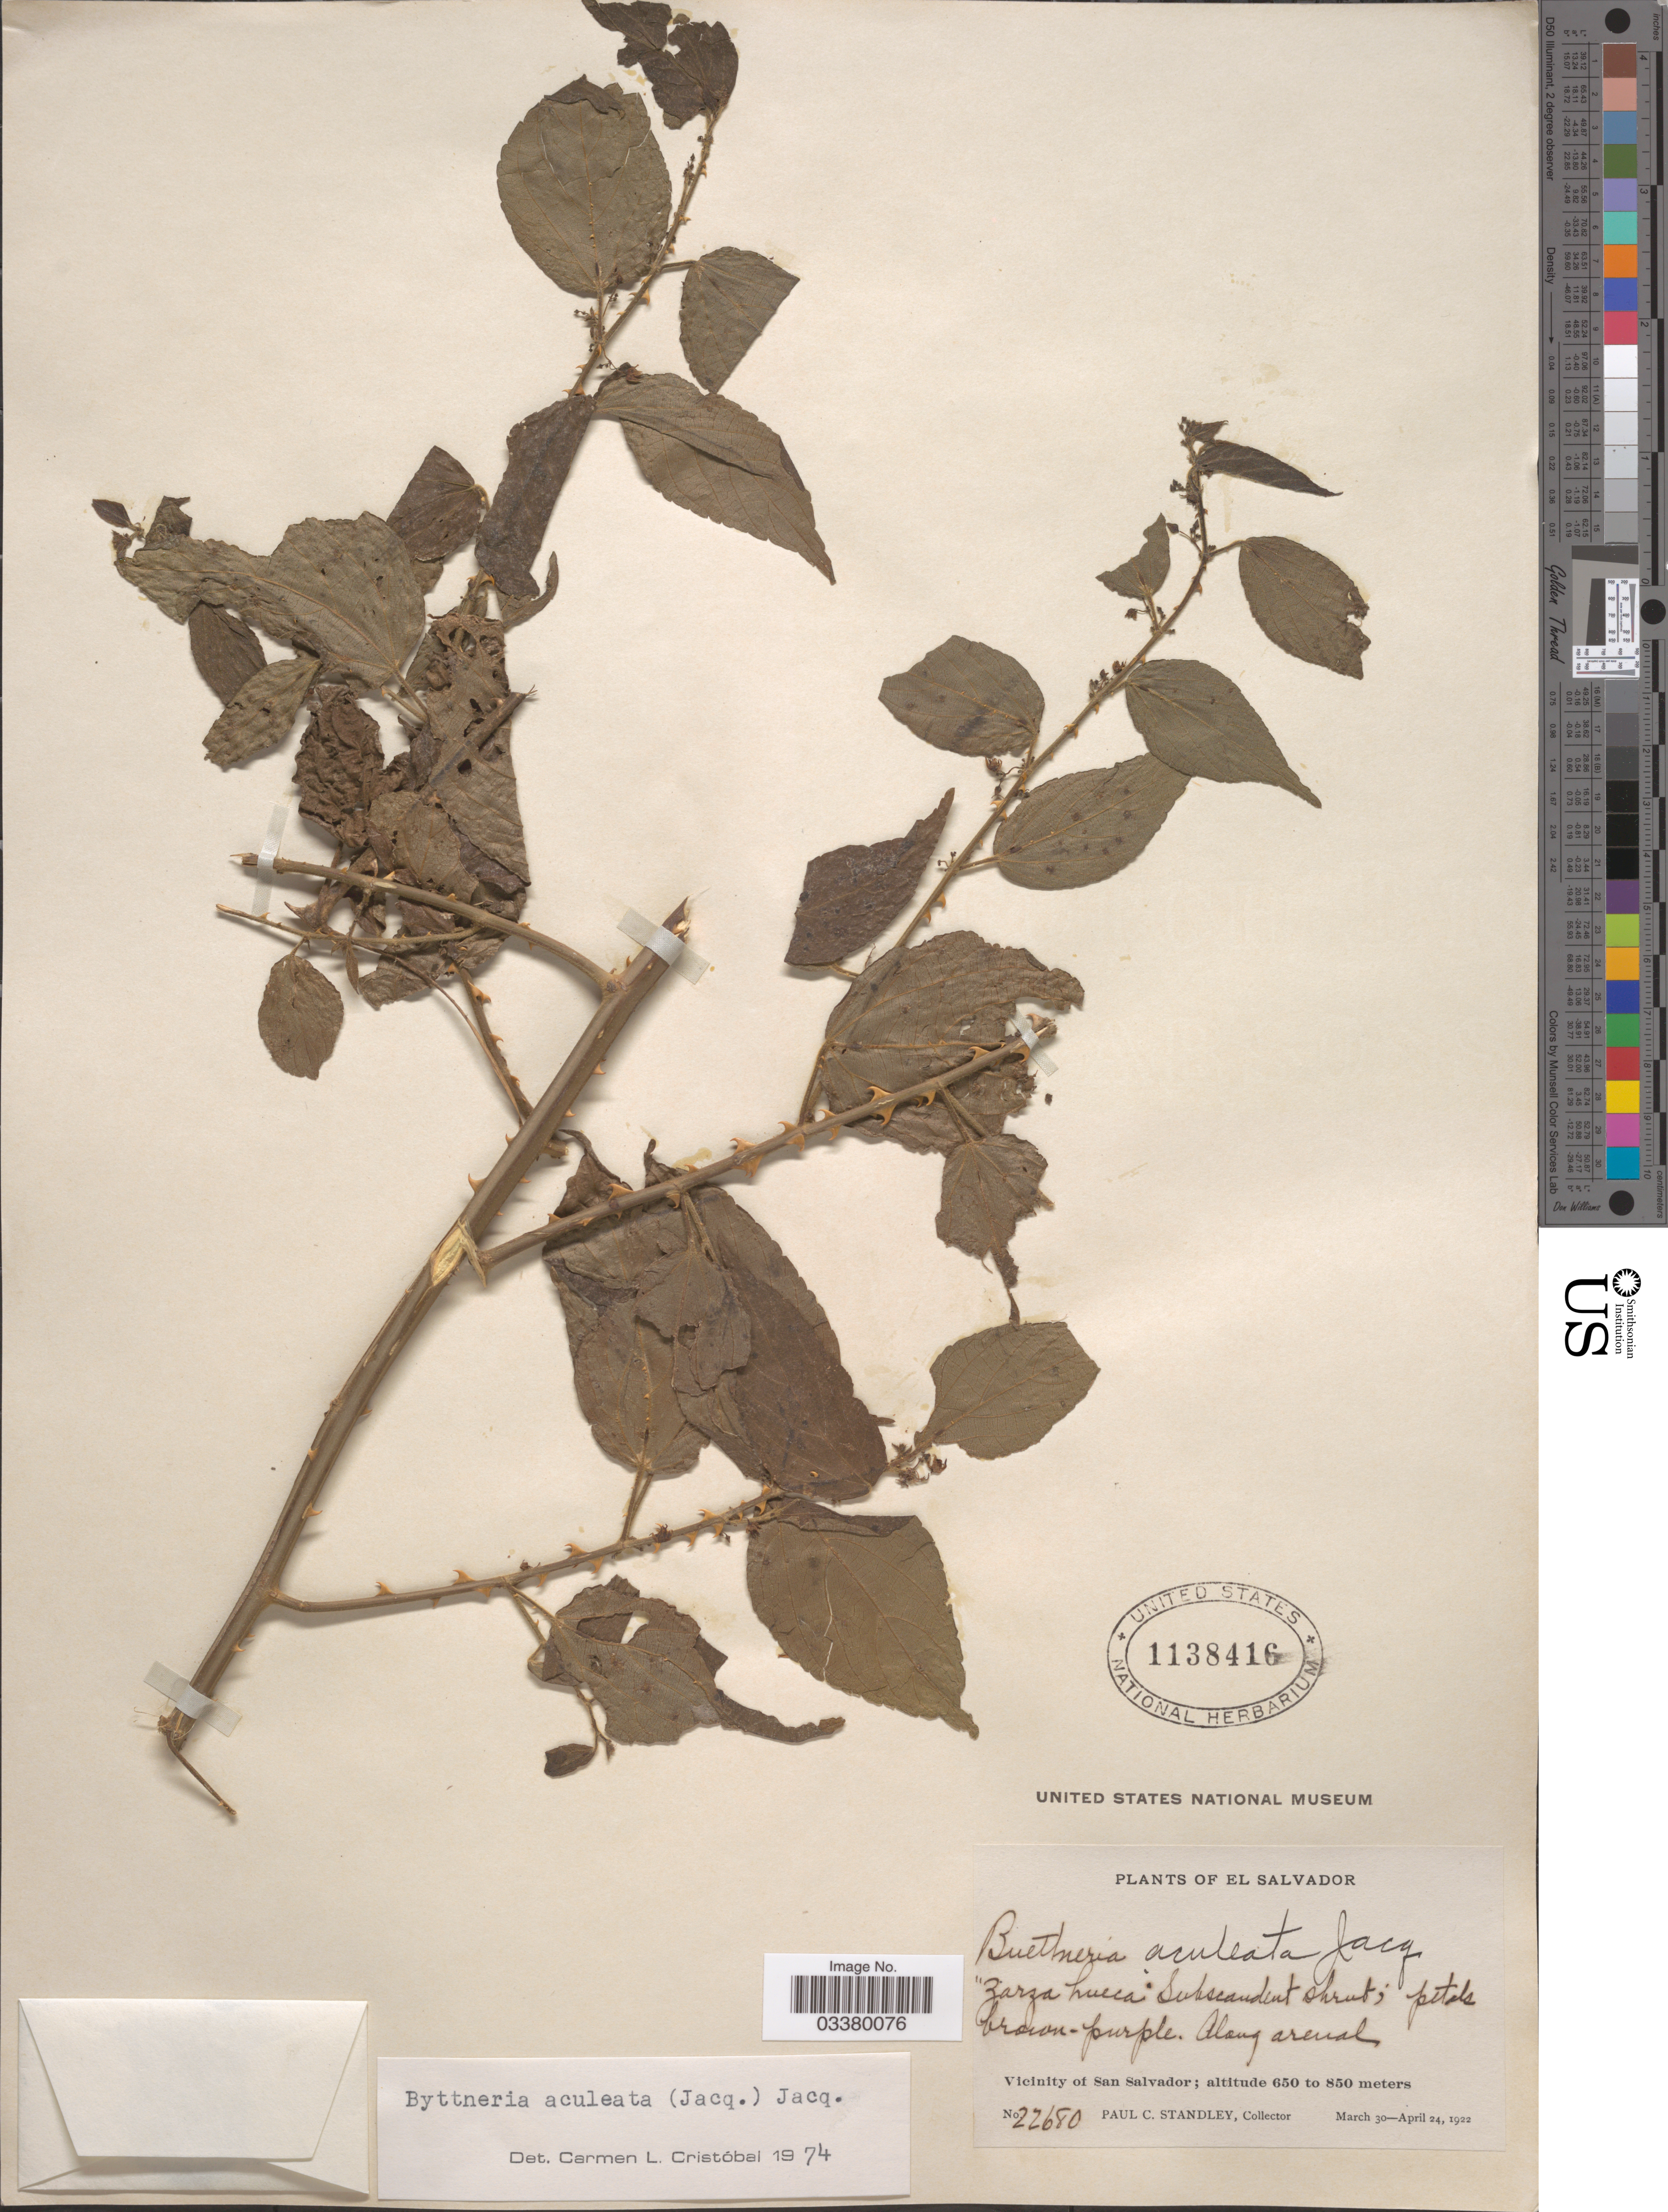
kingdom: Plantae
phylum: Tracheophyta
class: Magnoliopsida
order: Malvales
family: Malvaceae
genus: Byttneria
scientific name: Byttneria aculeata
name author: (Jacq.) Jacq.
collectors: P. C. Standley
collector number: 22680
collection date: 1922-03-30/1922-04-24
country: El Salvador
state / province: San Salvador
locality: Vicinity of San Salvador.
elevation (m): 650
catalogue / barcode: US 1138416